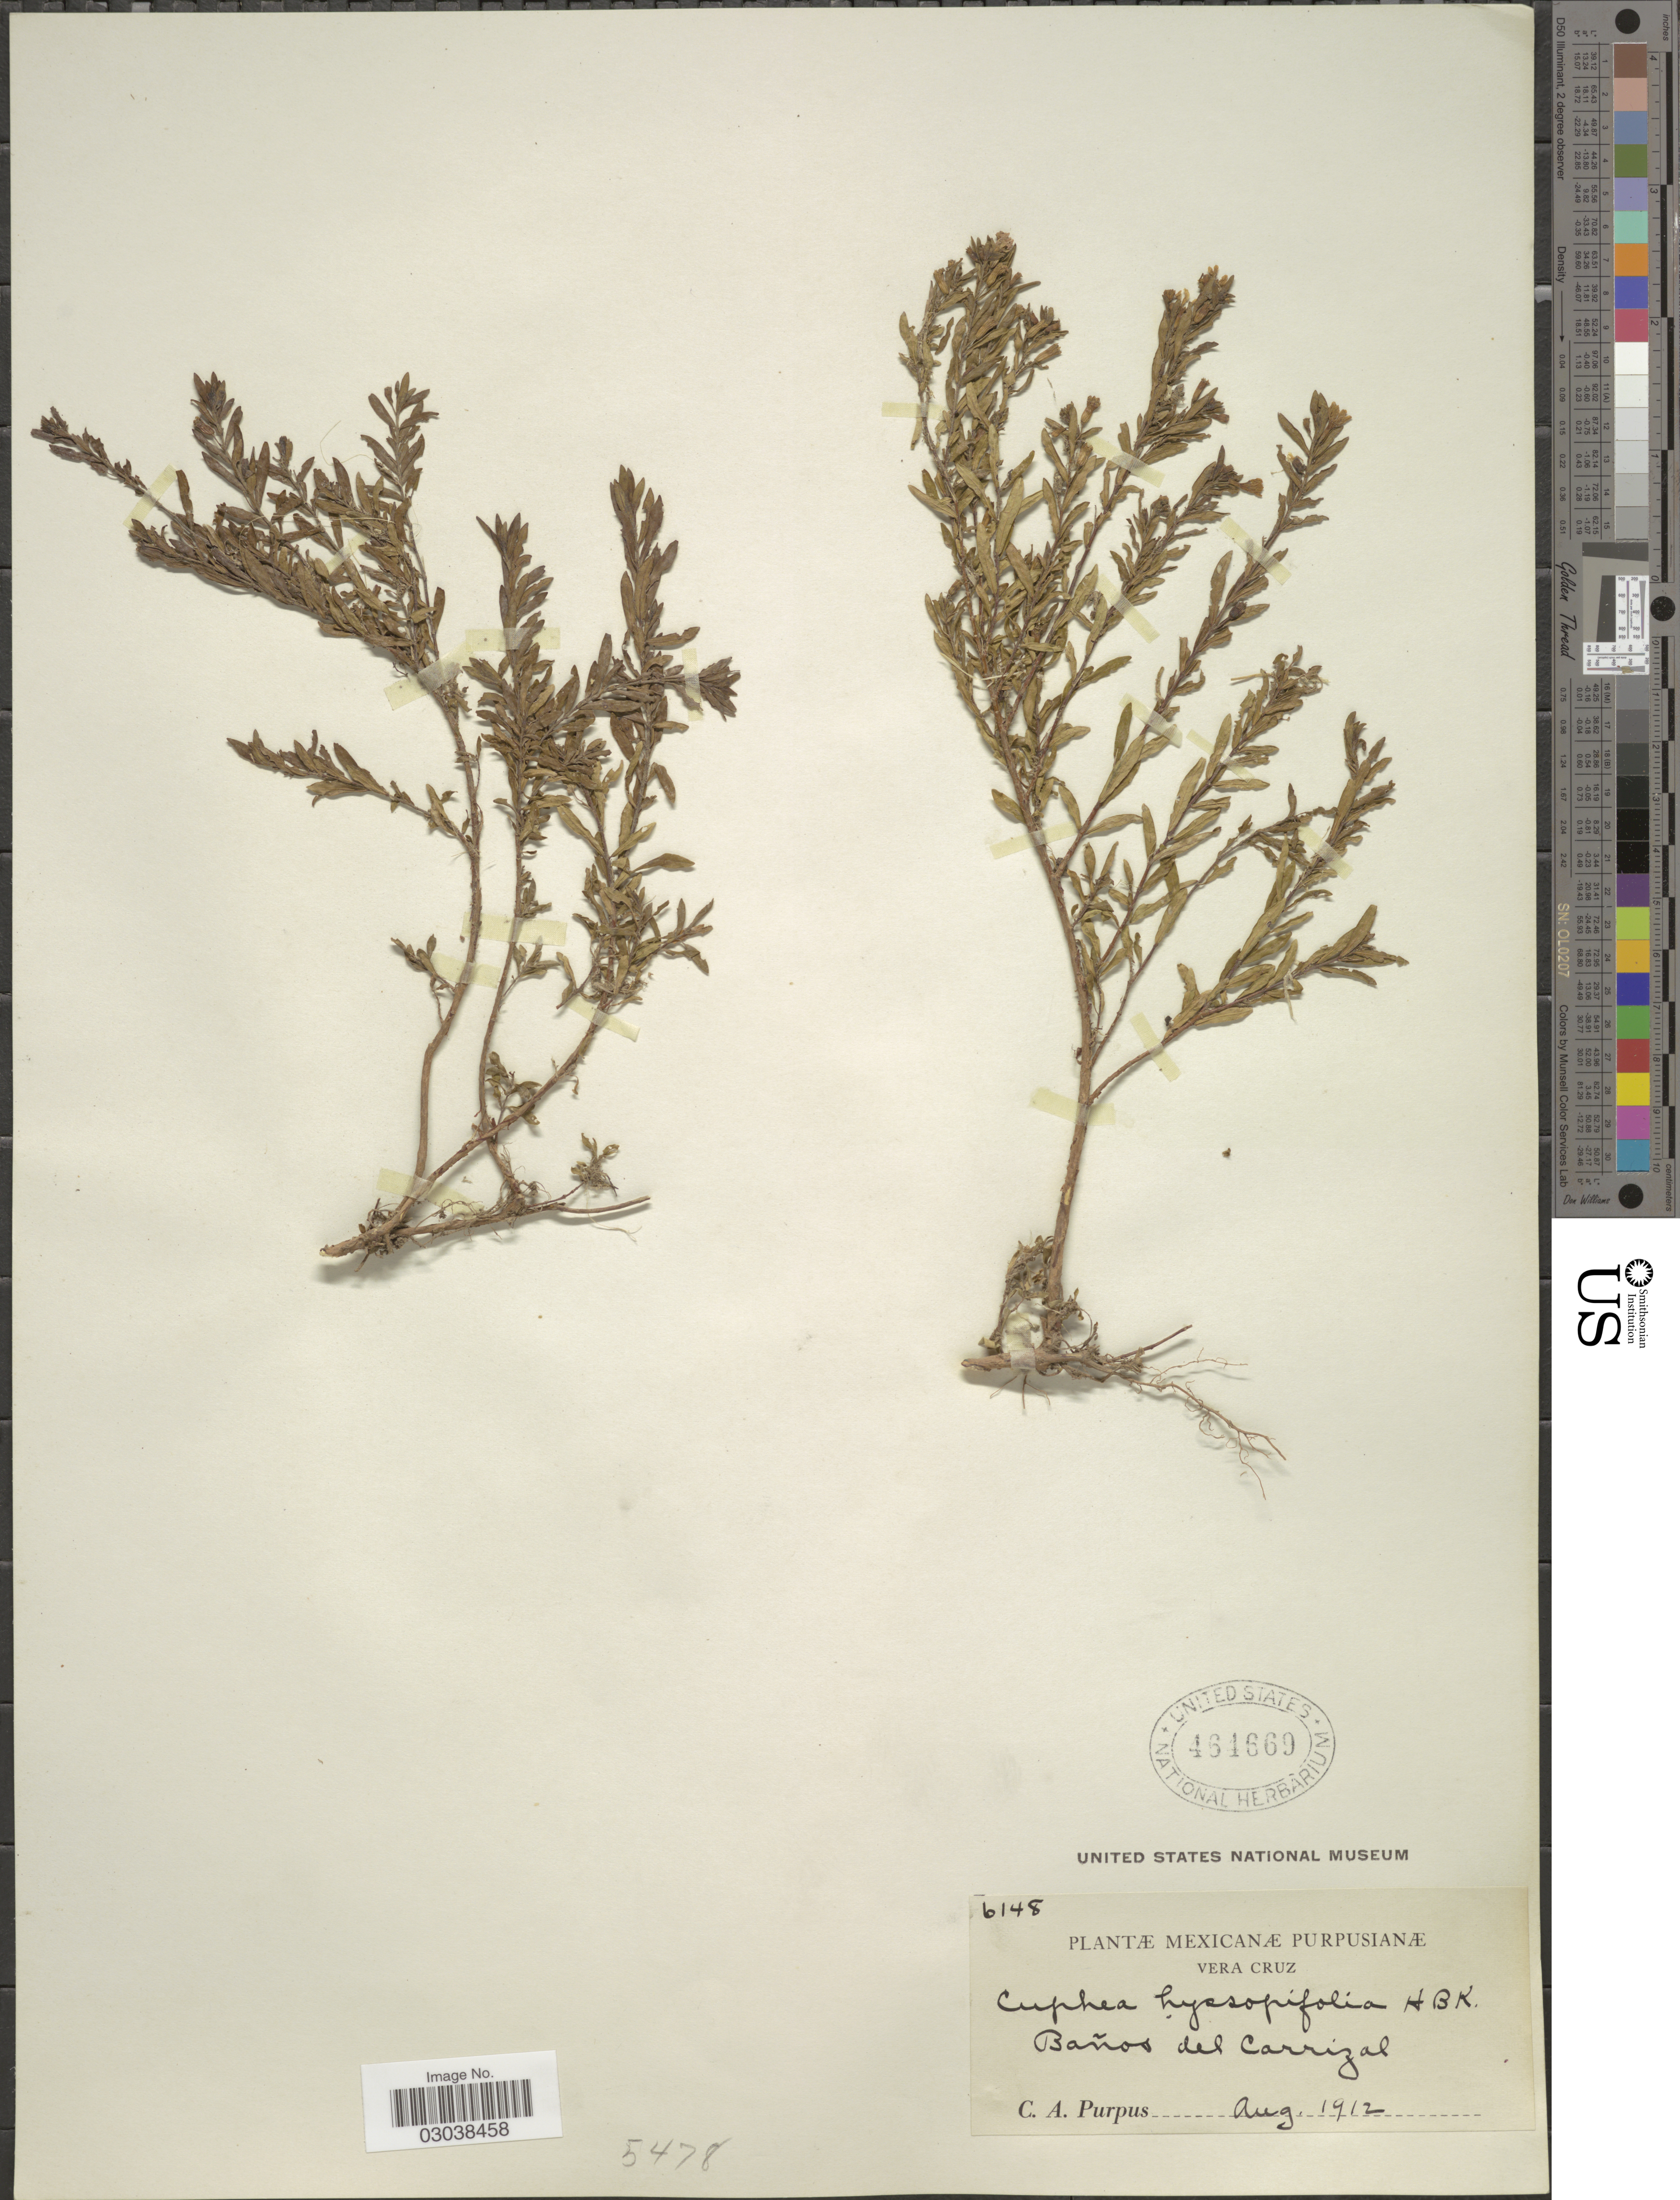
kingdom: Plantae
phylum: Tracheophyta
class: Magnoliopsida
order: Myrtales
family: Lythraceae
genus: Cuphea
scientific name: Cuphea hyssopifolia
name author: Kunth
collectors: C. A. Purpus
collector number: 6148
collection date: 1912-08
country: Mexico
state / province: Veracruz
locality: Vera Cruz. Baños del Carrizal.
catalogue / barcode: US 464669